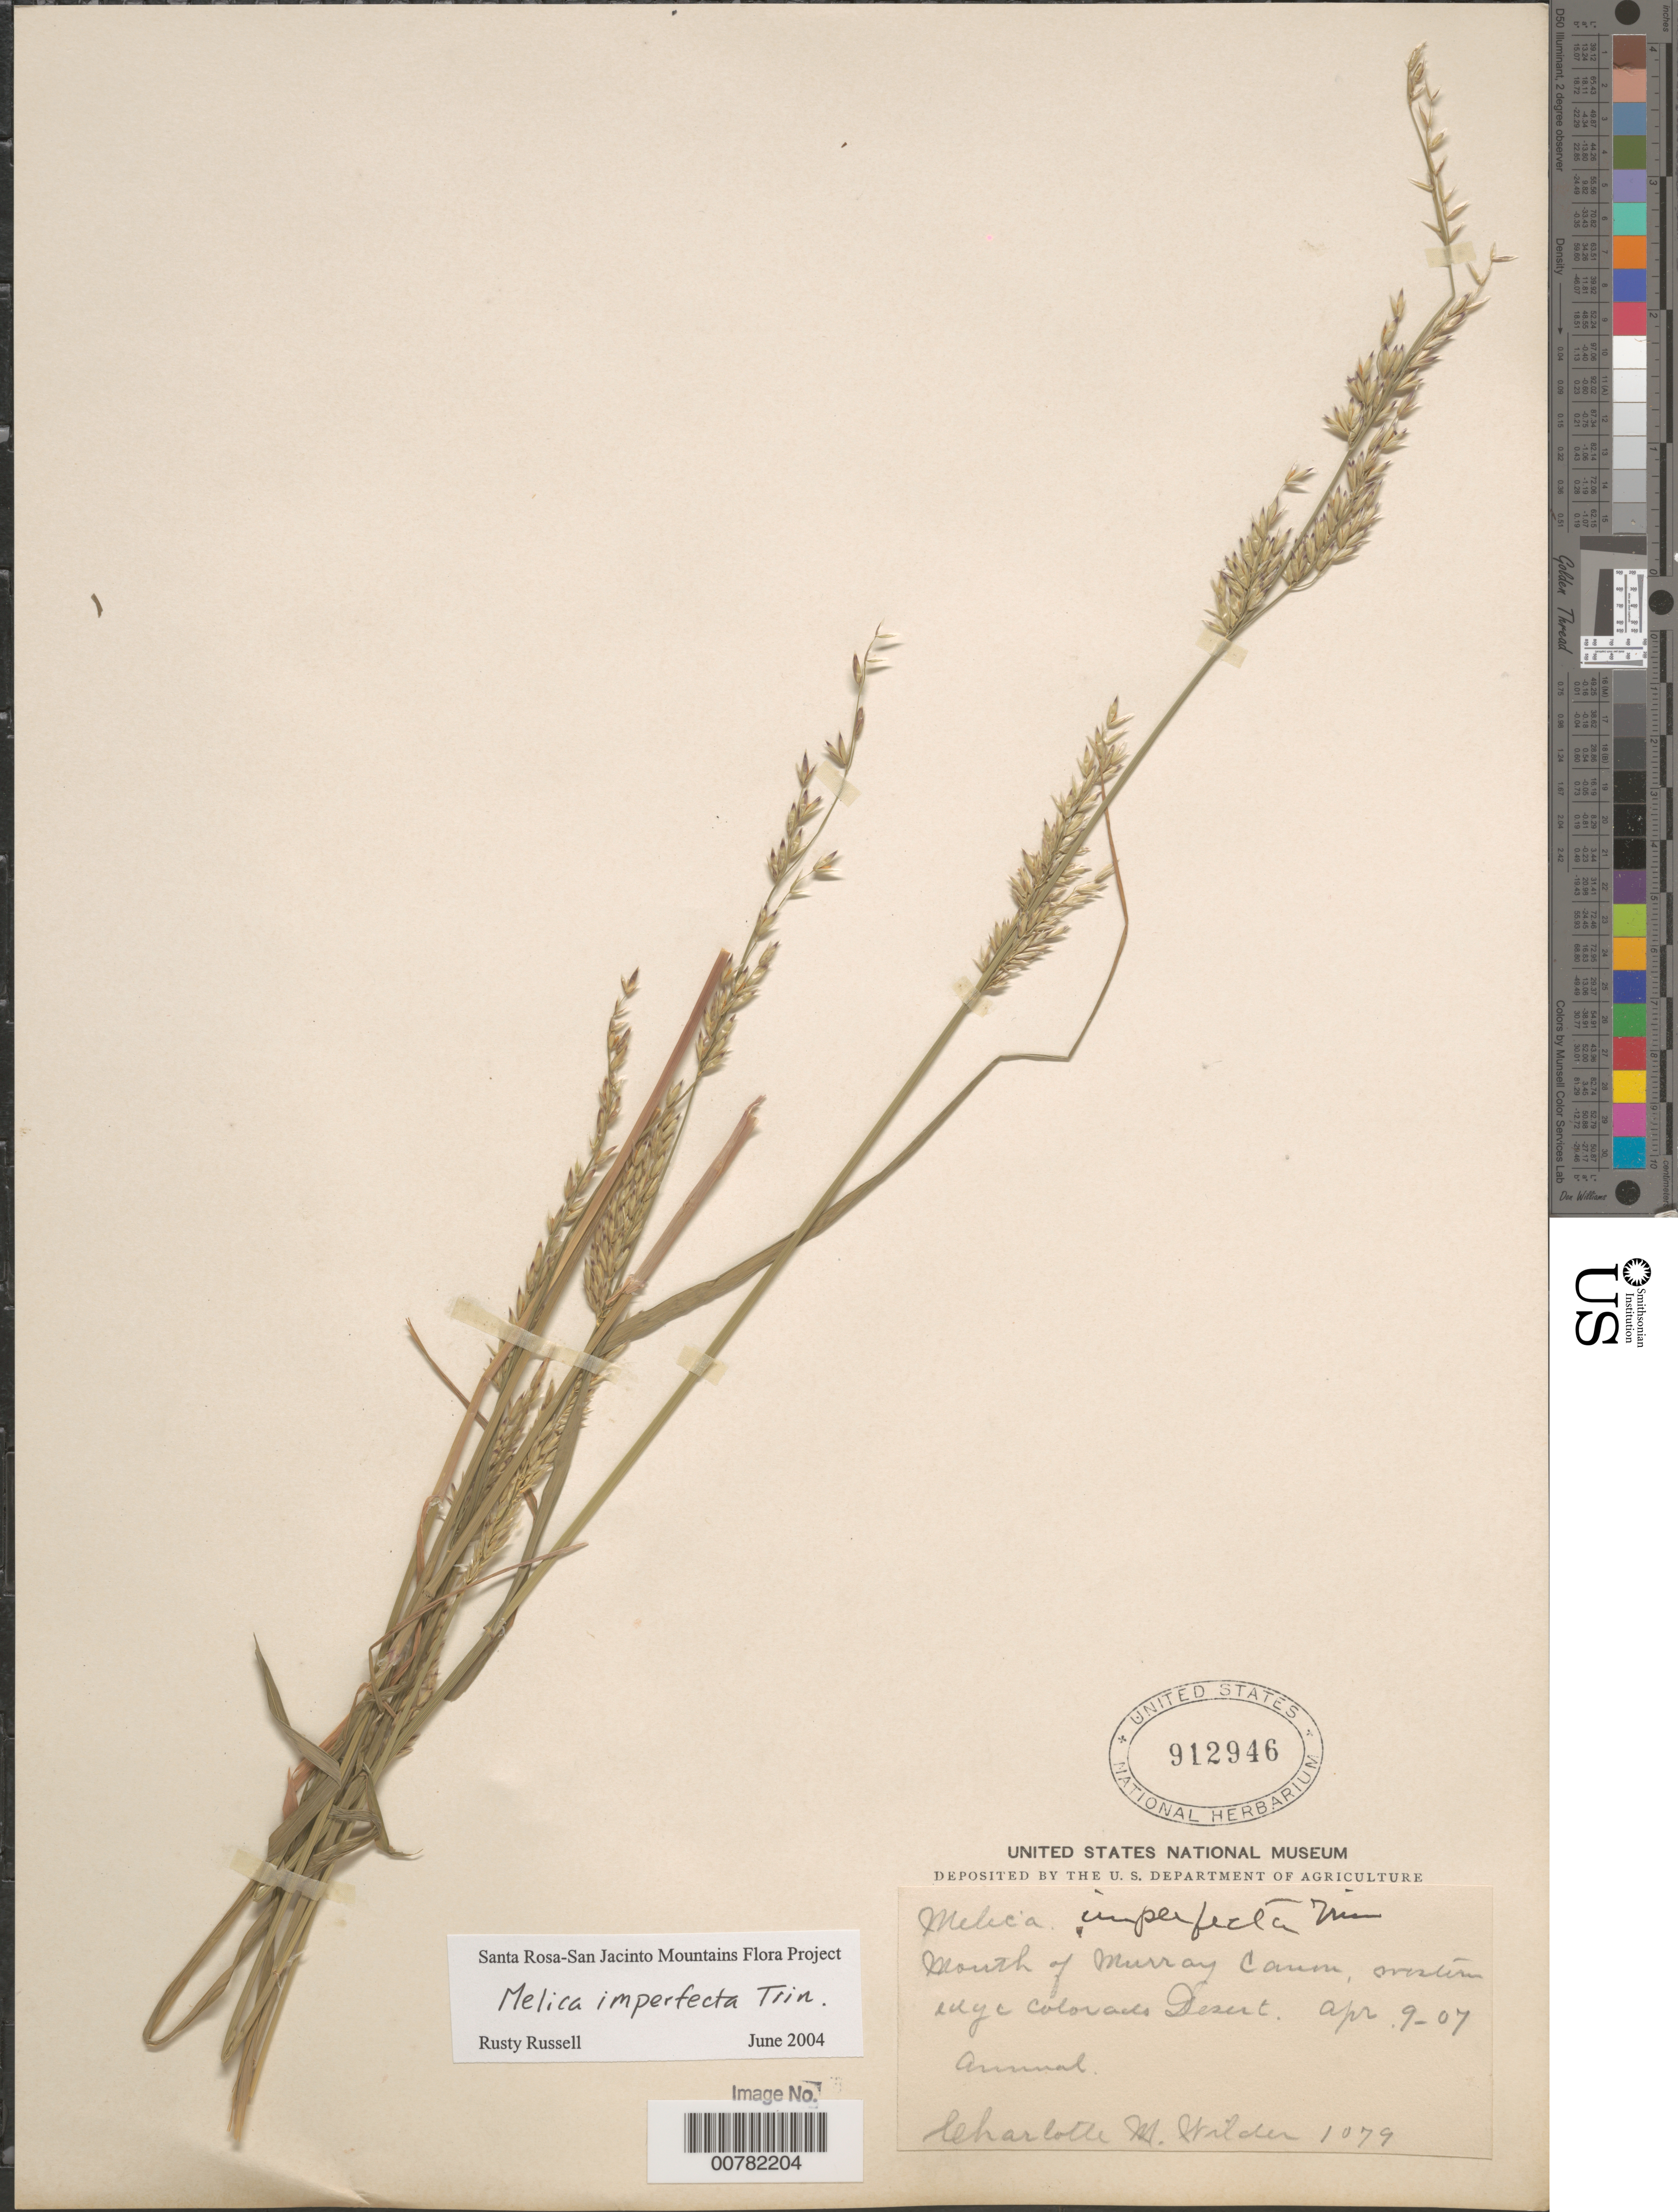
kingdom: Plantae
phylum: Tracheophyta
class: Liliopsida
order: Poales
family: Poaceae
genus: Melica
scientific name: Melica imperfecta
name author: Trin.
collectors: C. Wilder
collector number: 1079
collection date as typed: Transcribed d/m/y: 9/4/7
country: United States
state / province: Colorado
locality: Mouth of Murray Canon, western edge Colorado Desert.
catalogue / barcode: US 912946